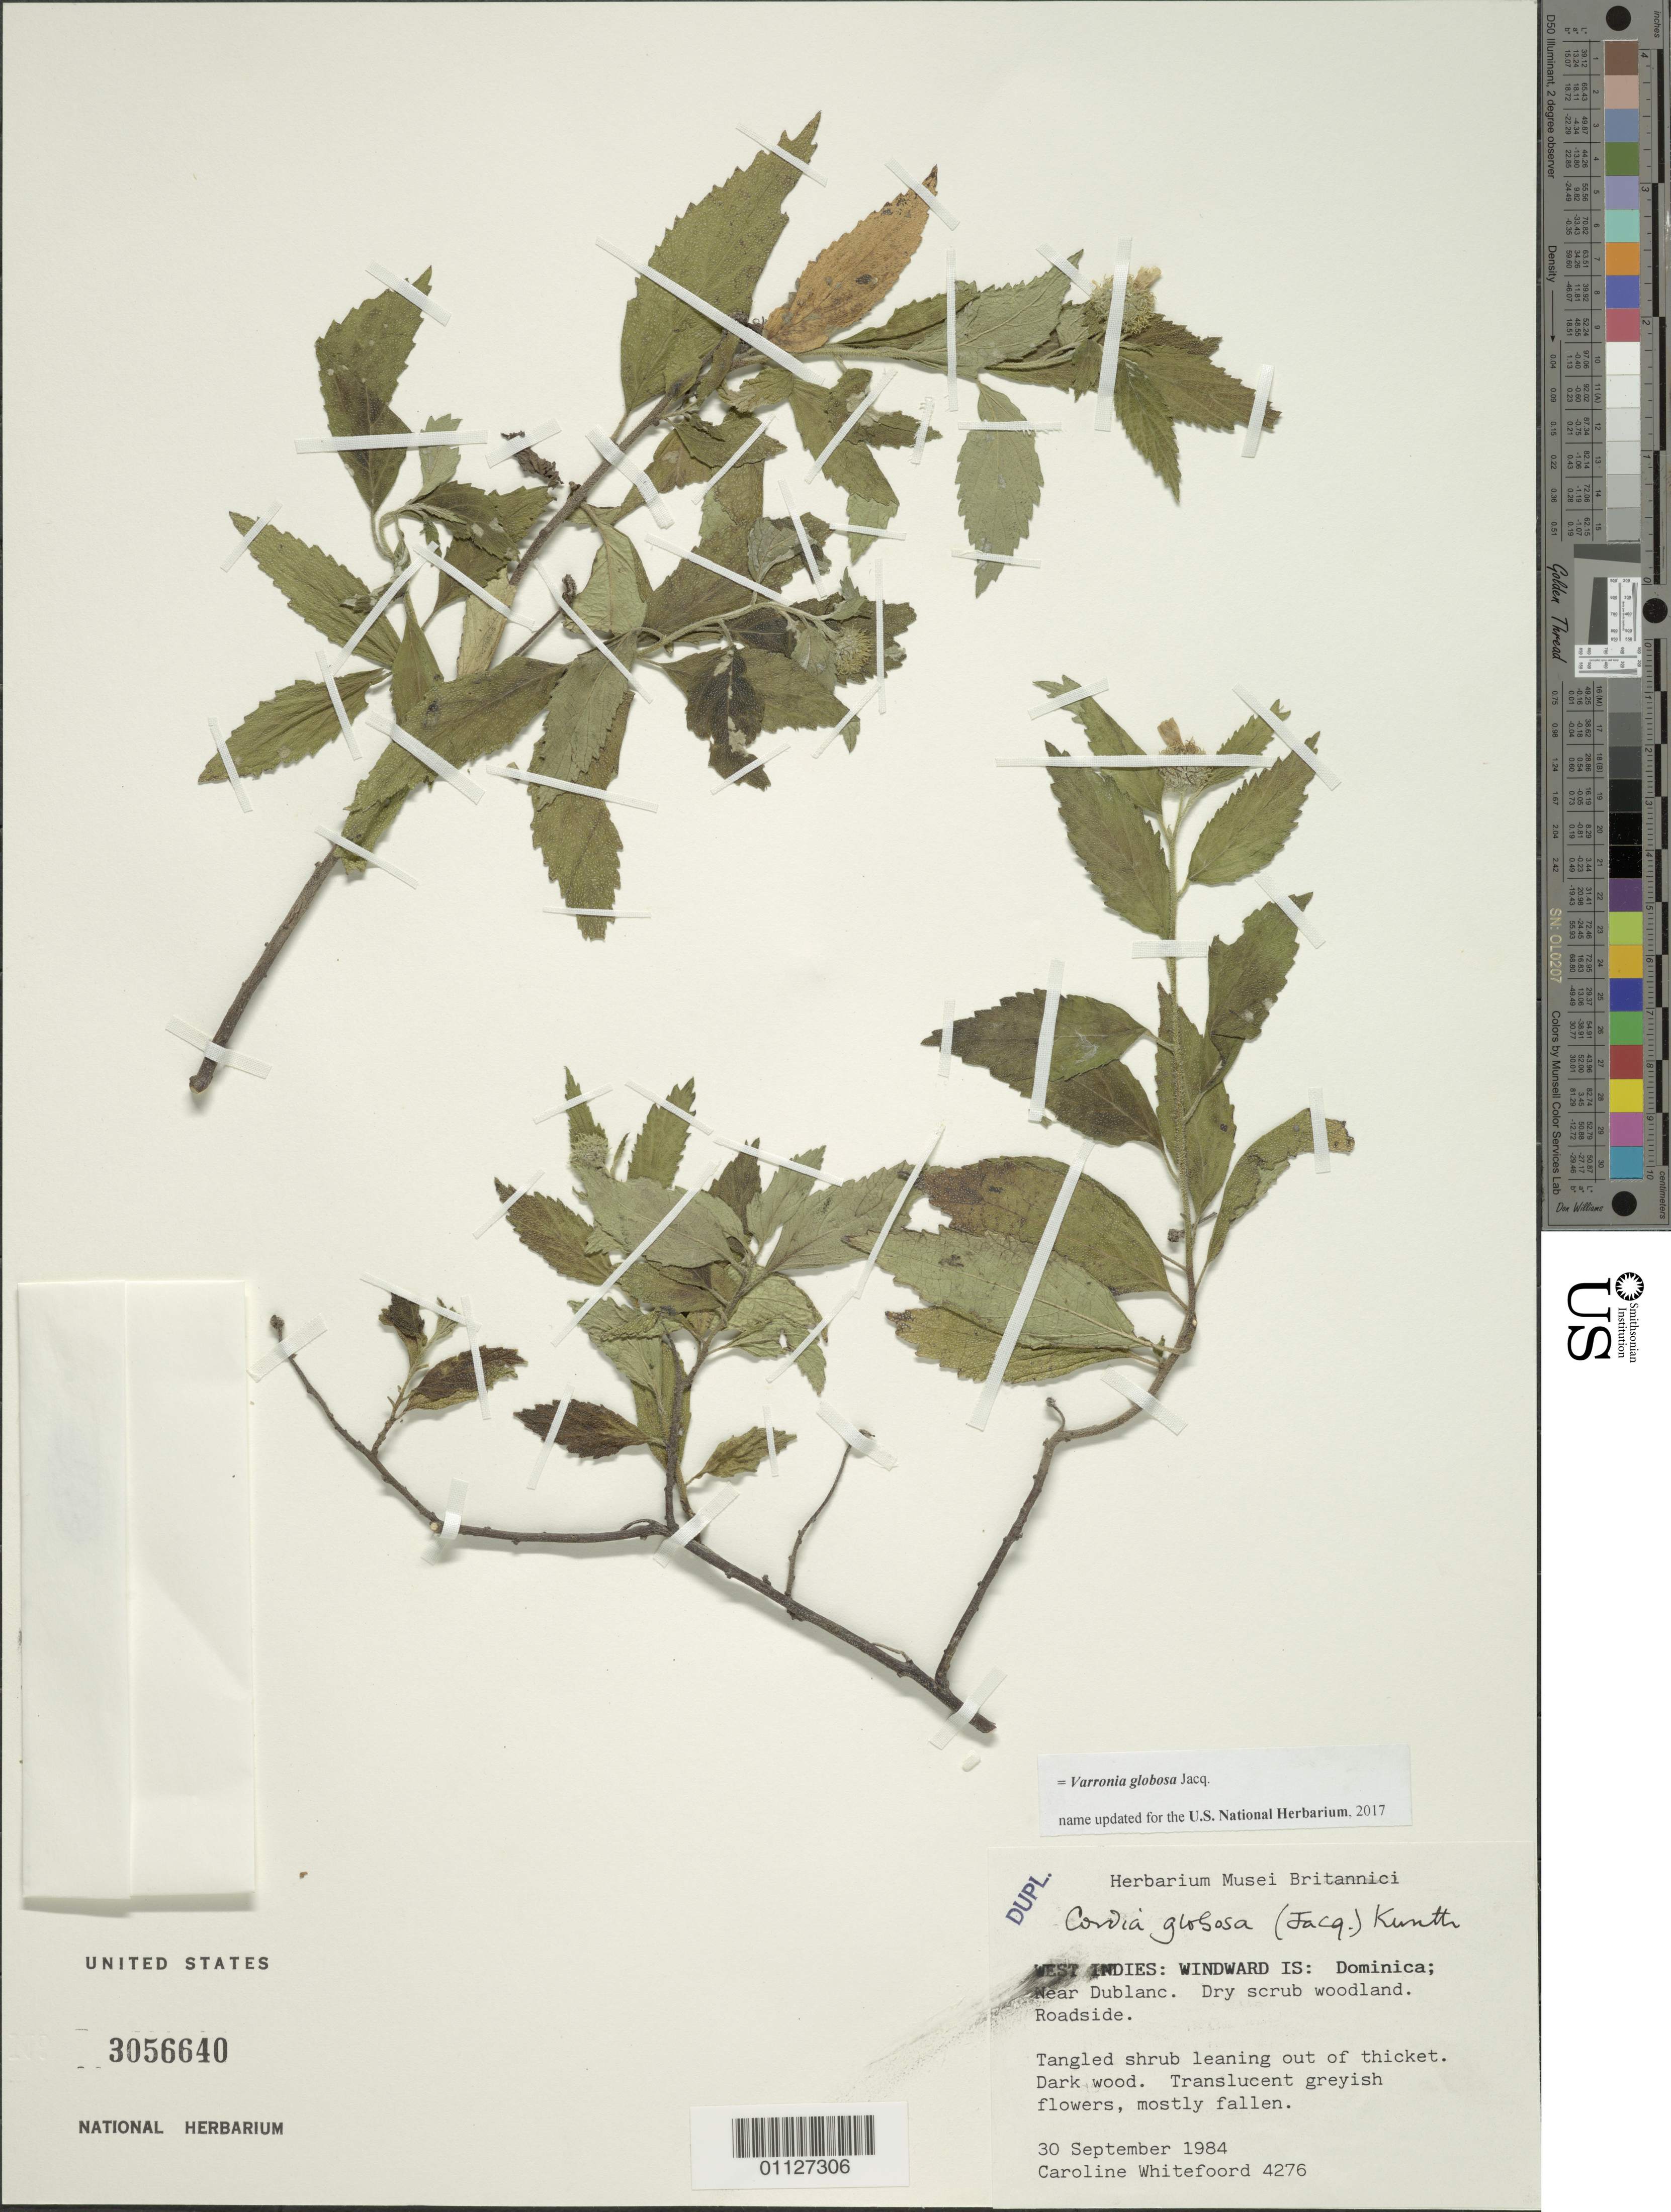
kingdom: Plantae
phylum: Tracheophyta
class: Magnoliopsida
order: Boraginales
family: Cordiaceae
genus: Varronia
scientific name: Varronia globosa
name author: Jacq.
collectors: C. Whitefoord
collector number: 4276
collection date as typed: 30 Sep 1984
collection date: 1984-09-30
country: Dominica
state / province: St. Peter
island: Dominica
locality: Near Dublanc.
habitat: Dry scrub woodland. Roadside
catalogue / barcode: US 3056640